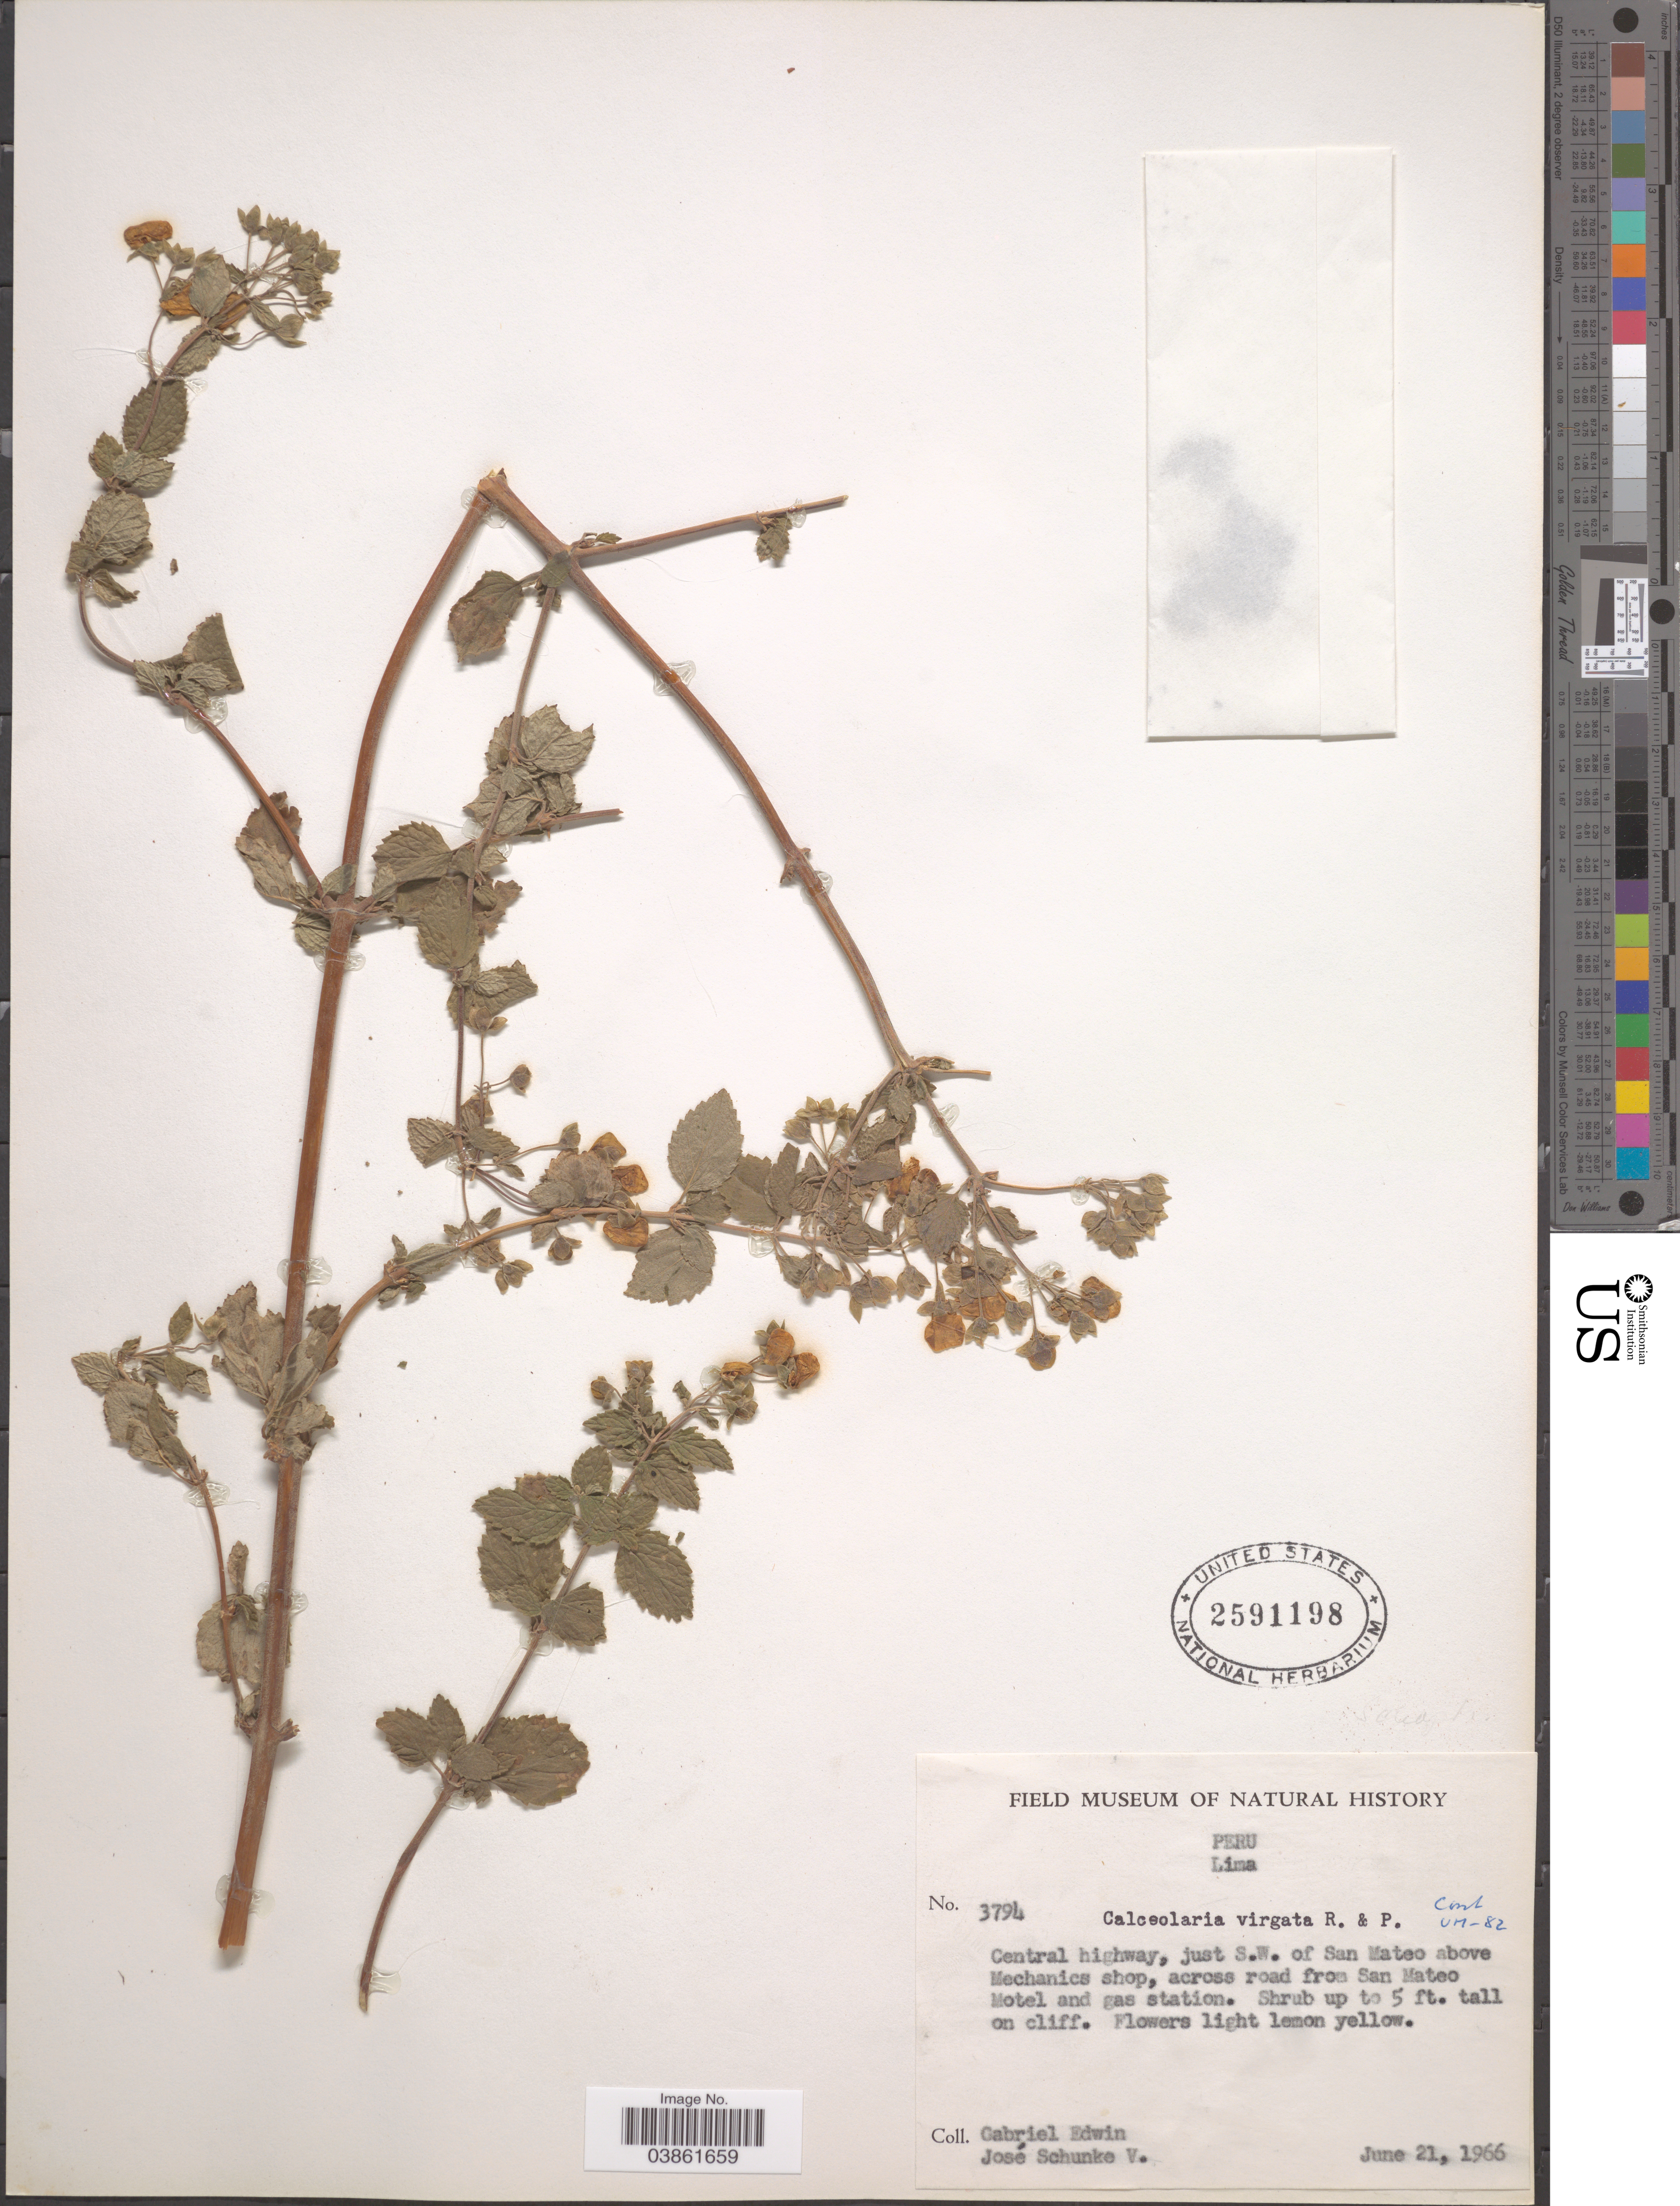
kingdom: Plantae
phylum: Tracheophyta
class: Magnoliopsida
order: Lamiales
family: Calceolariaceae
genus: Calceolaria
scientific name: Calceolaria virgata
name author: Ruiz & Pav.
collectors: G. Edwin & J. Schunke Vigo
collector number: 3794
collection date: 1966-06-21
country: Peru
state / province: Lima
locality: Central highway, just S.W. of San Mateo above Mechanics shop, across road from San Mateo Motel and gas station.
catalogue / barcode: US 2591198